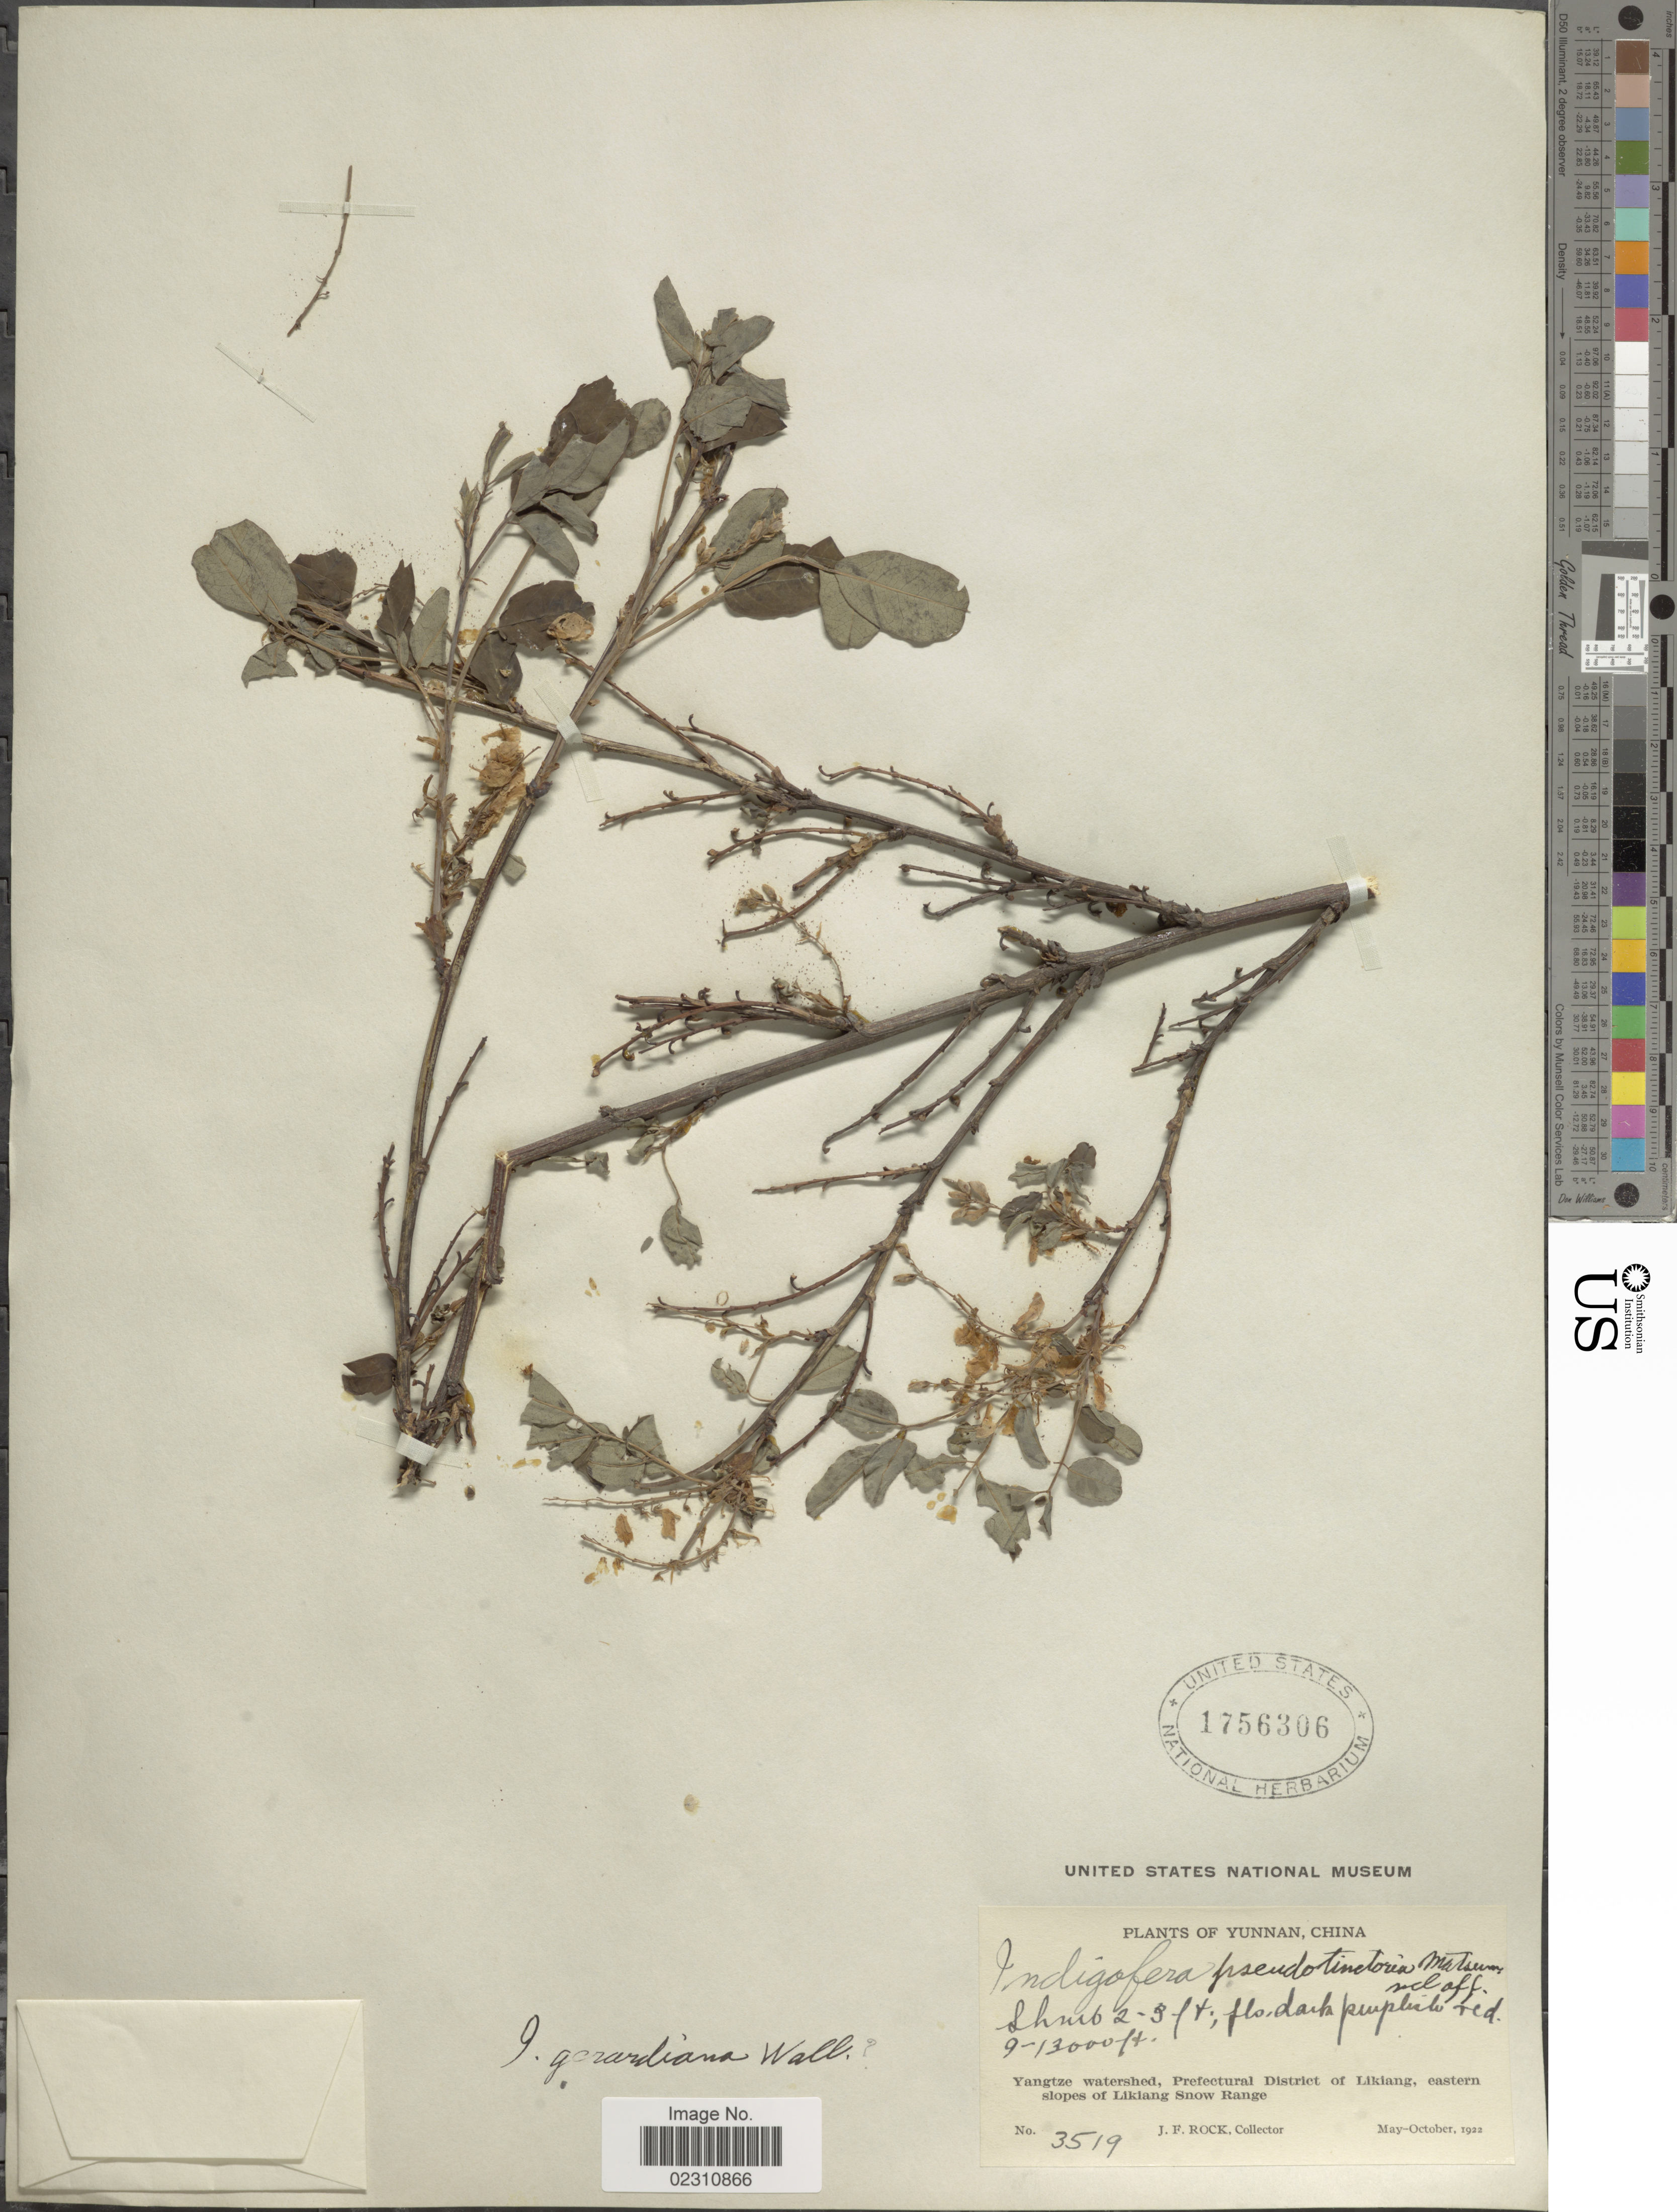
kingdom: Plantae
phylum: Tracheophyta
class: Magnoliopsida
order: Fabales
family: Fabaceae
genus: Indigofera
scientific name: Indigofera gerardiana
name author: Wall.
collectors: J. Rock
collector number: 3519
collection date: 1922-05/1922-10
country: China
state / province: Yunnan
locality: Yunnan, China. Yangtze watershed, Prefectural District of Likiang, eastern slopes of Likiang Snow Range.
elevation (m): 2743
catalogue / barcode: US 1756306